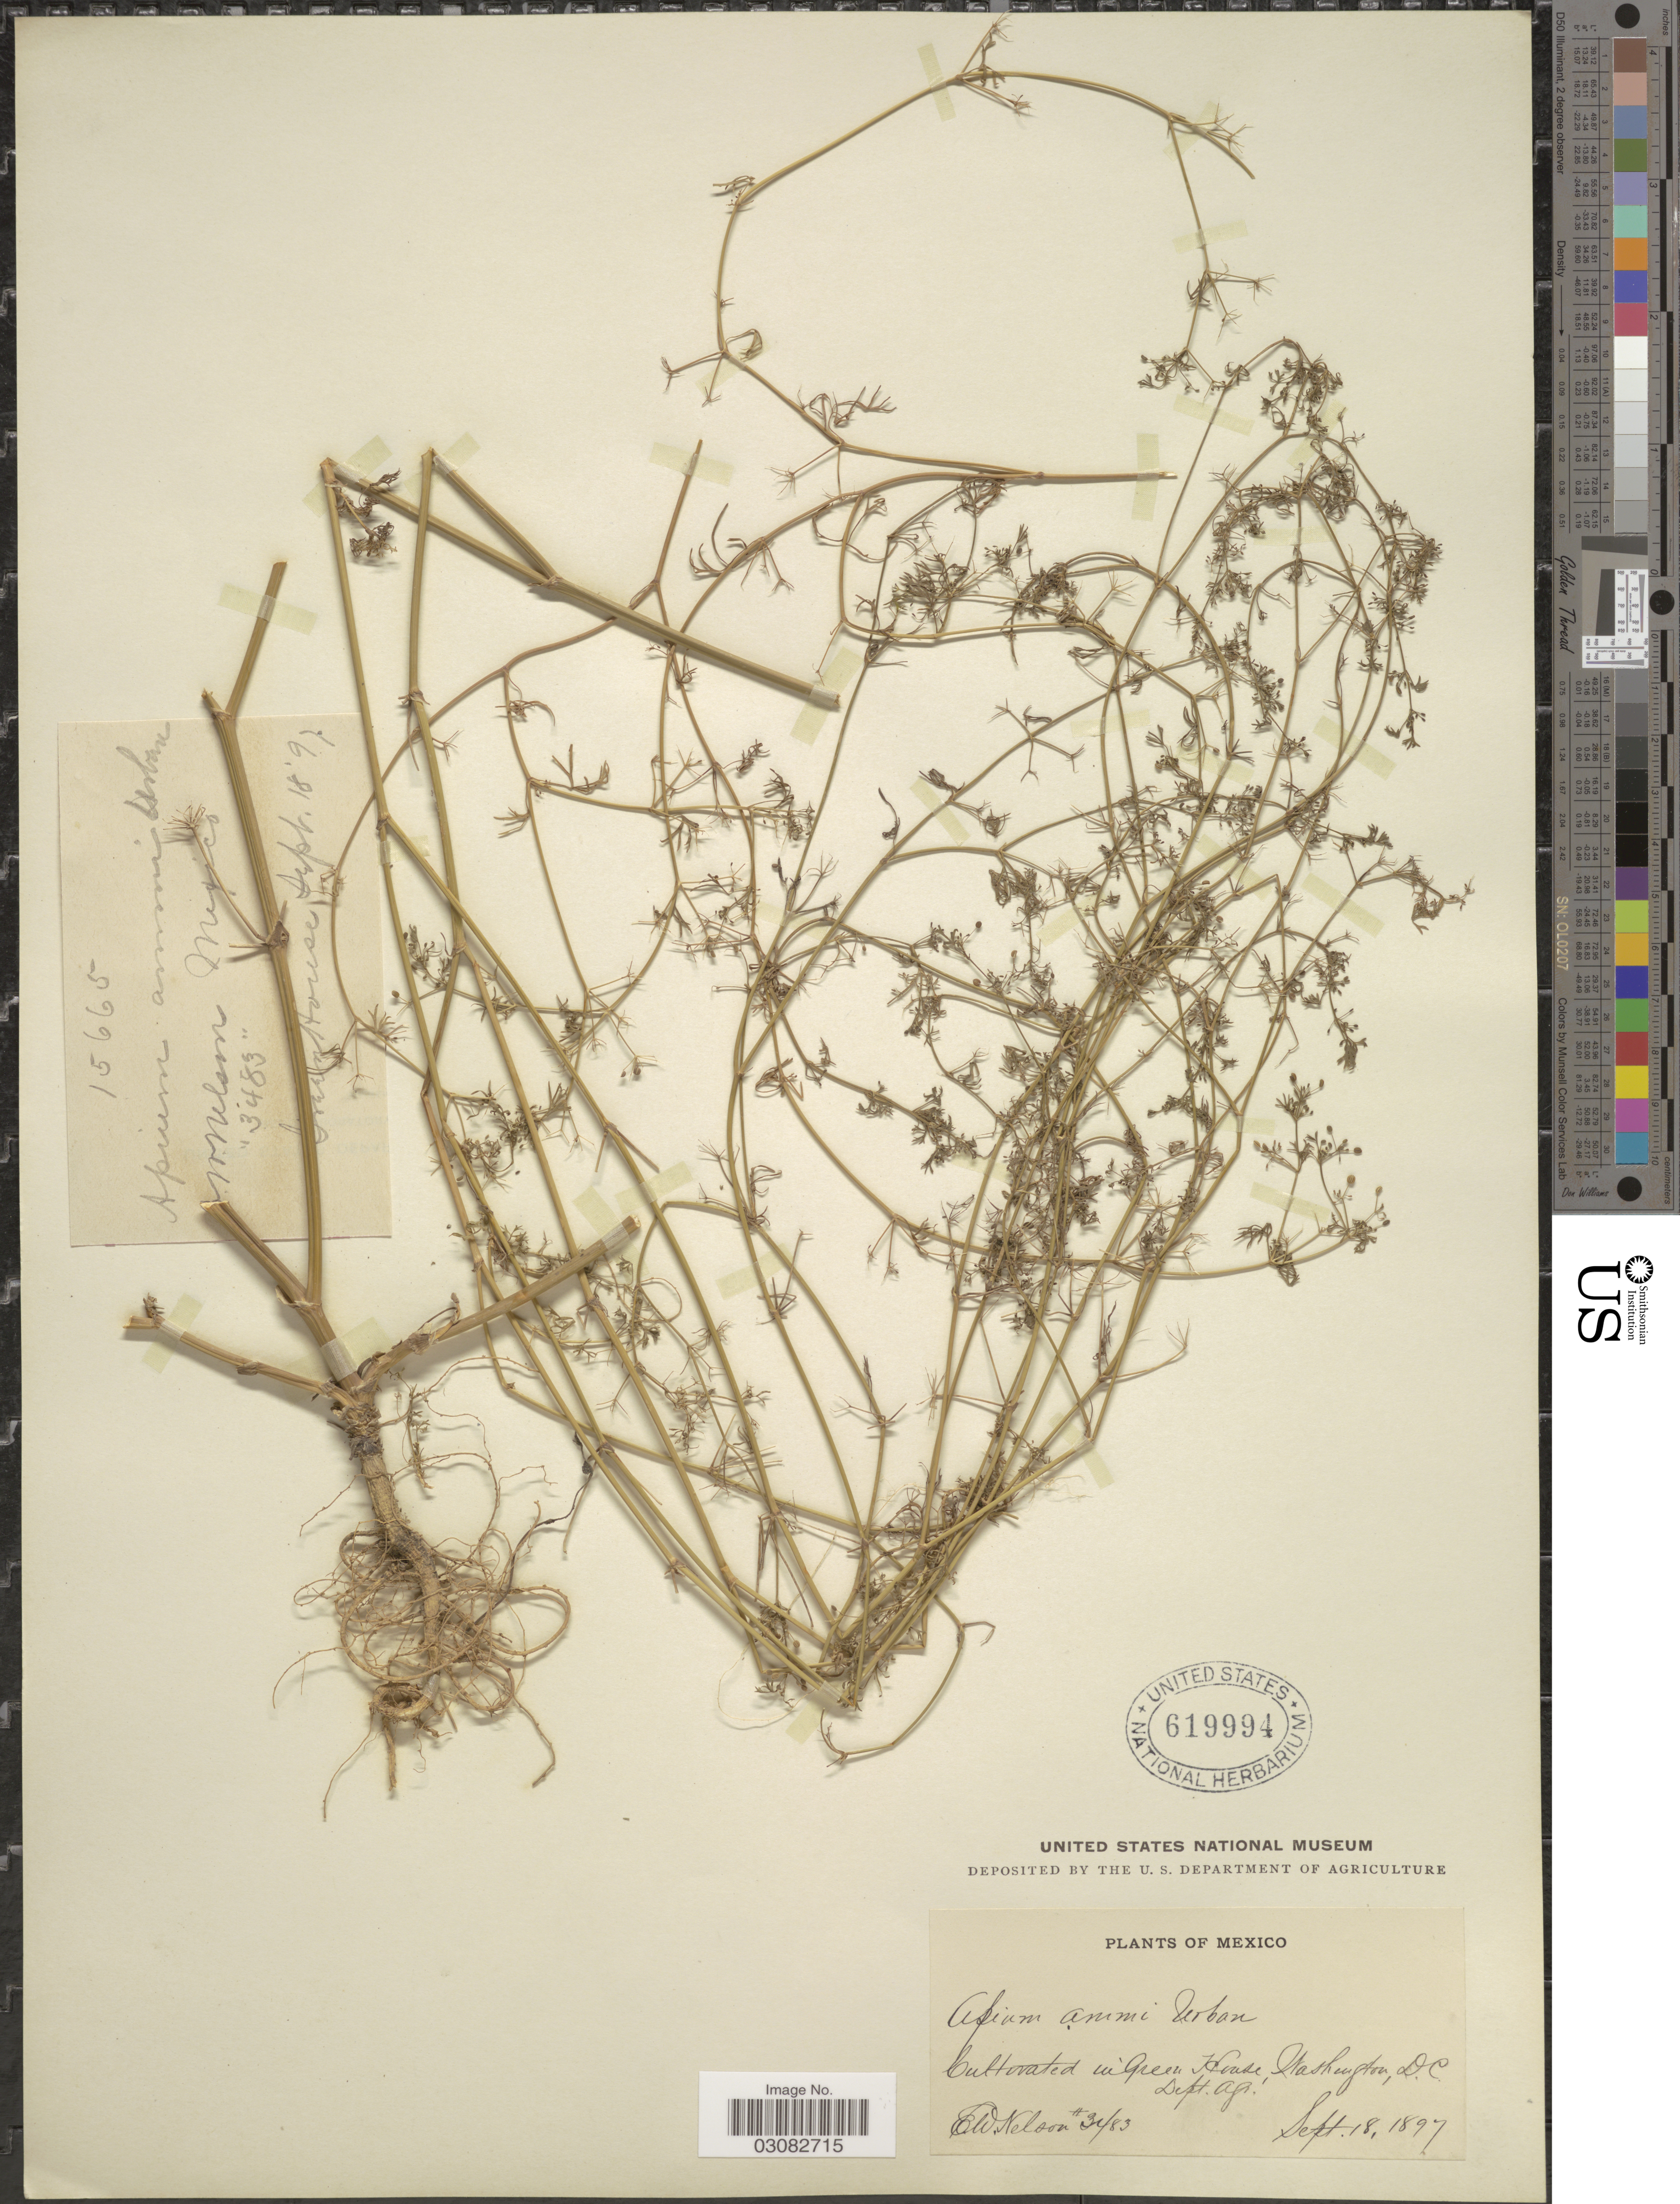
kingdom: Plantae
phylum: Tracheophyta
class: Magnoliopsida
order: Apiales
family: Apiaceae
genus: Apium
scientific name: Apium ammi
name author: (Jacq.) Urb.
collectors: E. W. Nelson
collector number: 3483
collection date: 1897-09-18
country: United States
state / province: District of Columbia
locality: Green House, Washington, D. C. Dept. Agr.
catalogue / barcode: US 619994